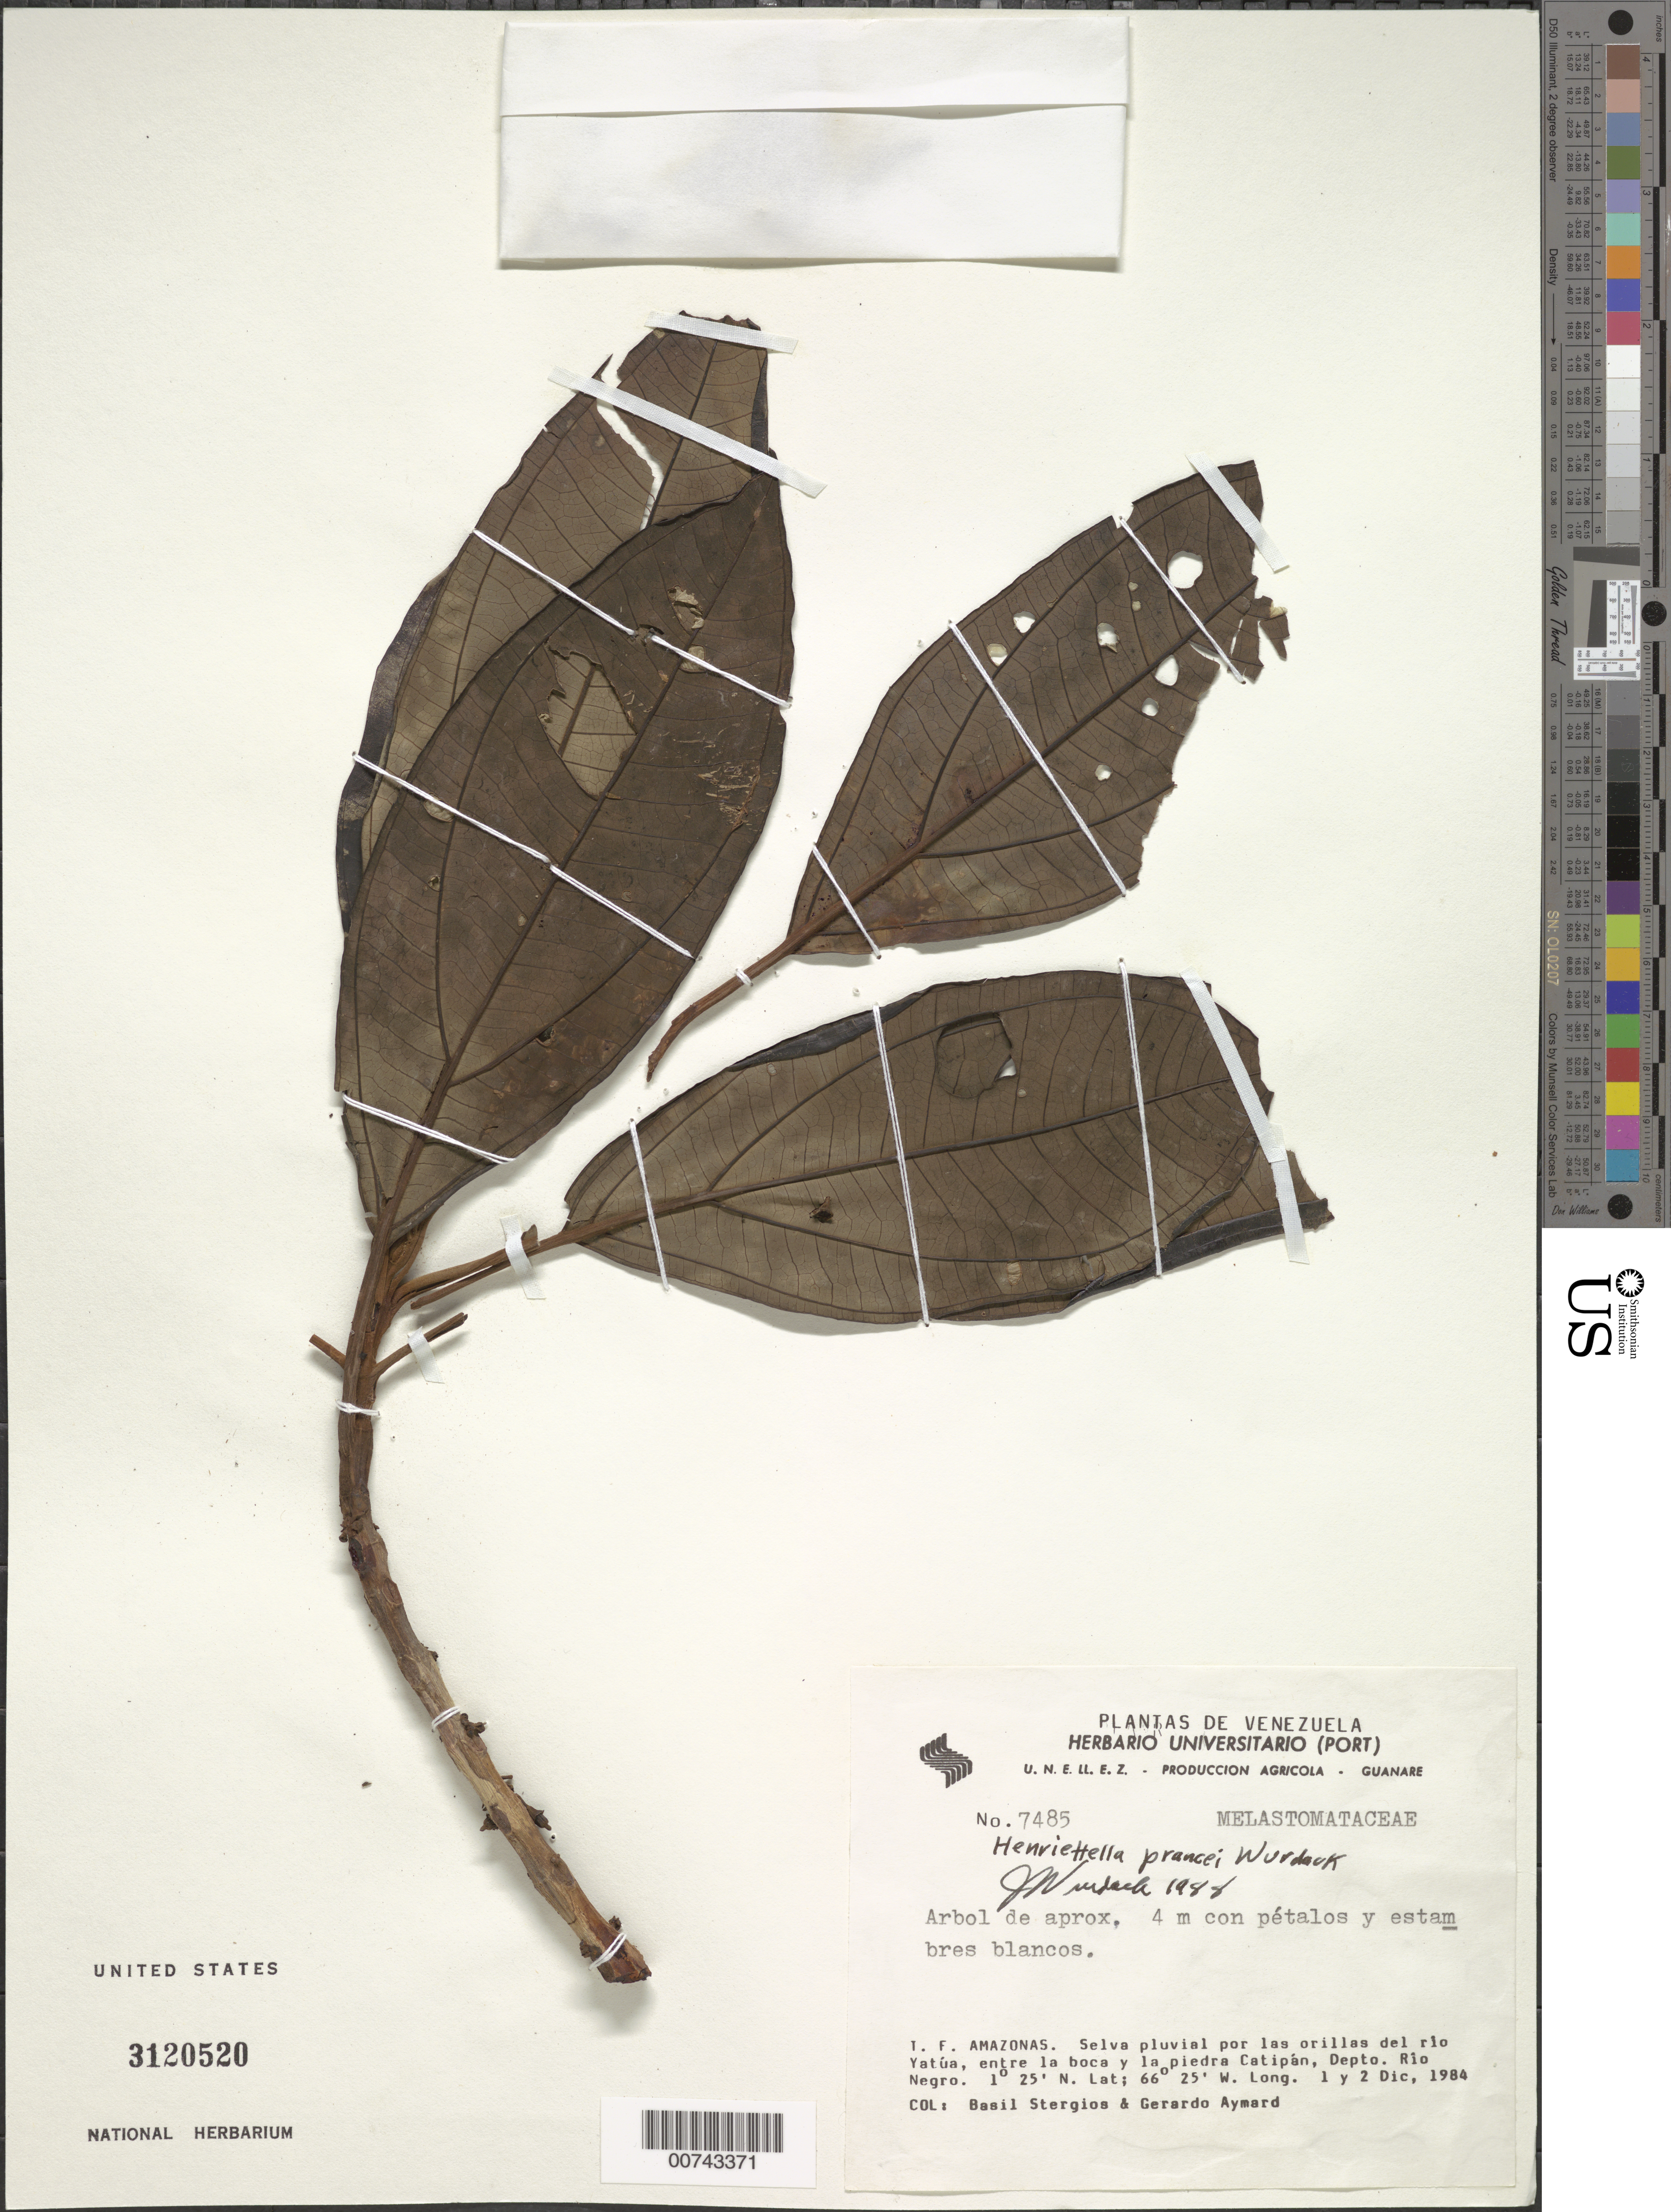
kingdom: Plantae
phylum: Tracheophyta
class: Magnoliopsida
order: Myrtales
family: Melastomataceae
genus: Henriettea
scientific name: Henriettea prancei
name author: (Wurdack) Penneys et al.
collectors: B. G. Stergios & G. A. Aymard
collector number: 7485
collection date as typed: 1-Dec-84 and 2-Dec-84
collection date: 1984-12-01,1984-12-02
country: Venezuela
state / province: Amazonas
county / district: Río Negro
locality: Río Yatua, orillas, entre la boca y la piedra Catipan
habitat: Selva pluvial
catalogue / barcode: US 3120520